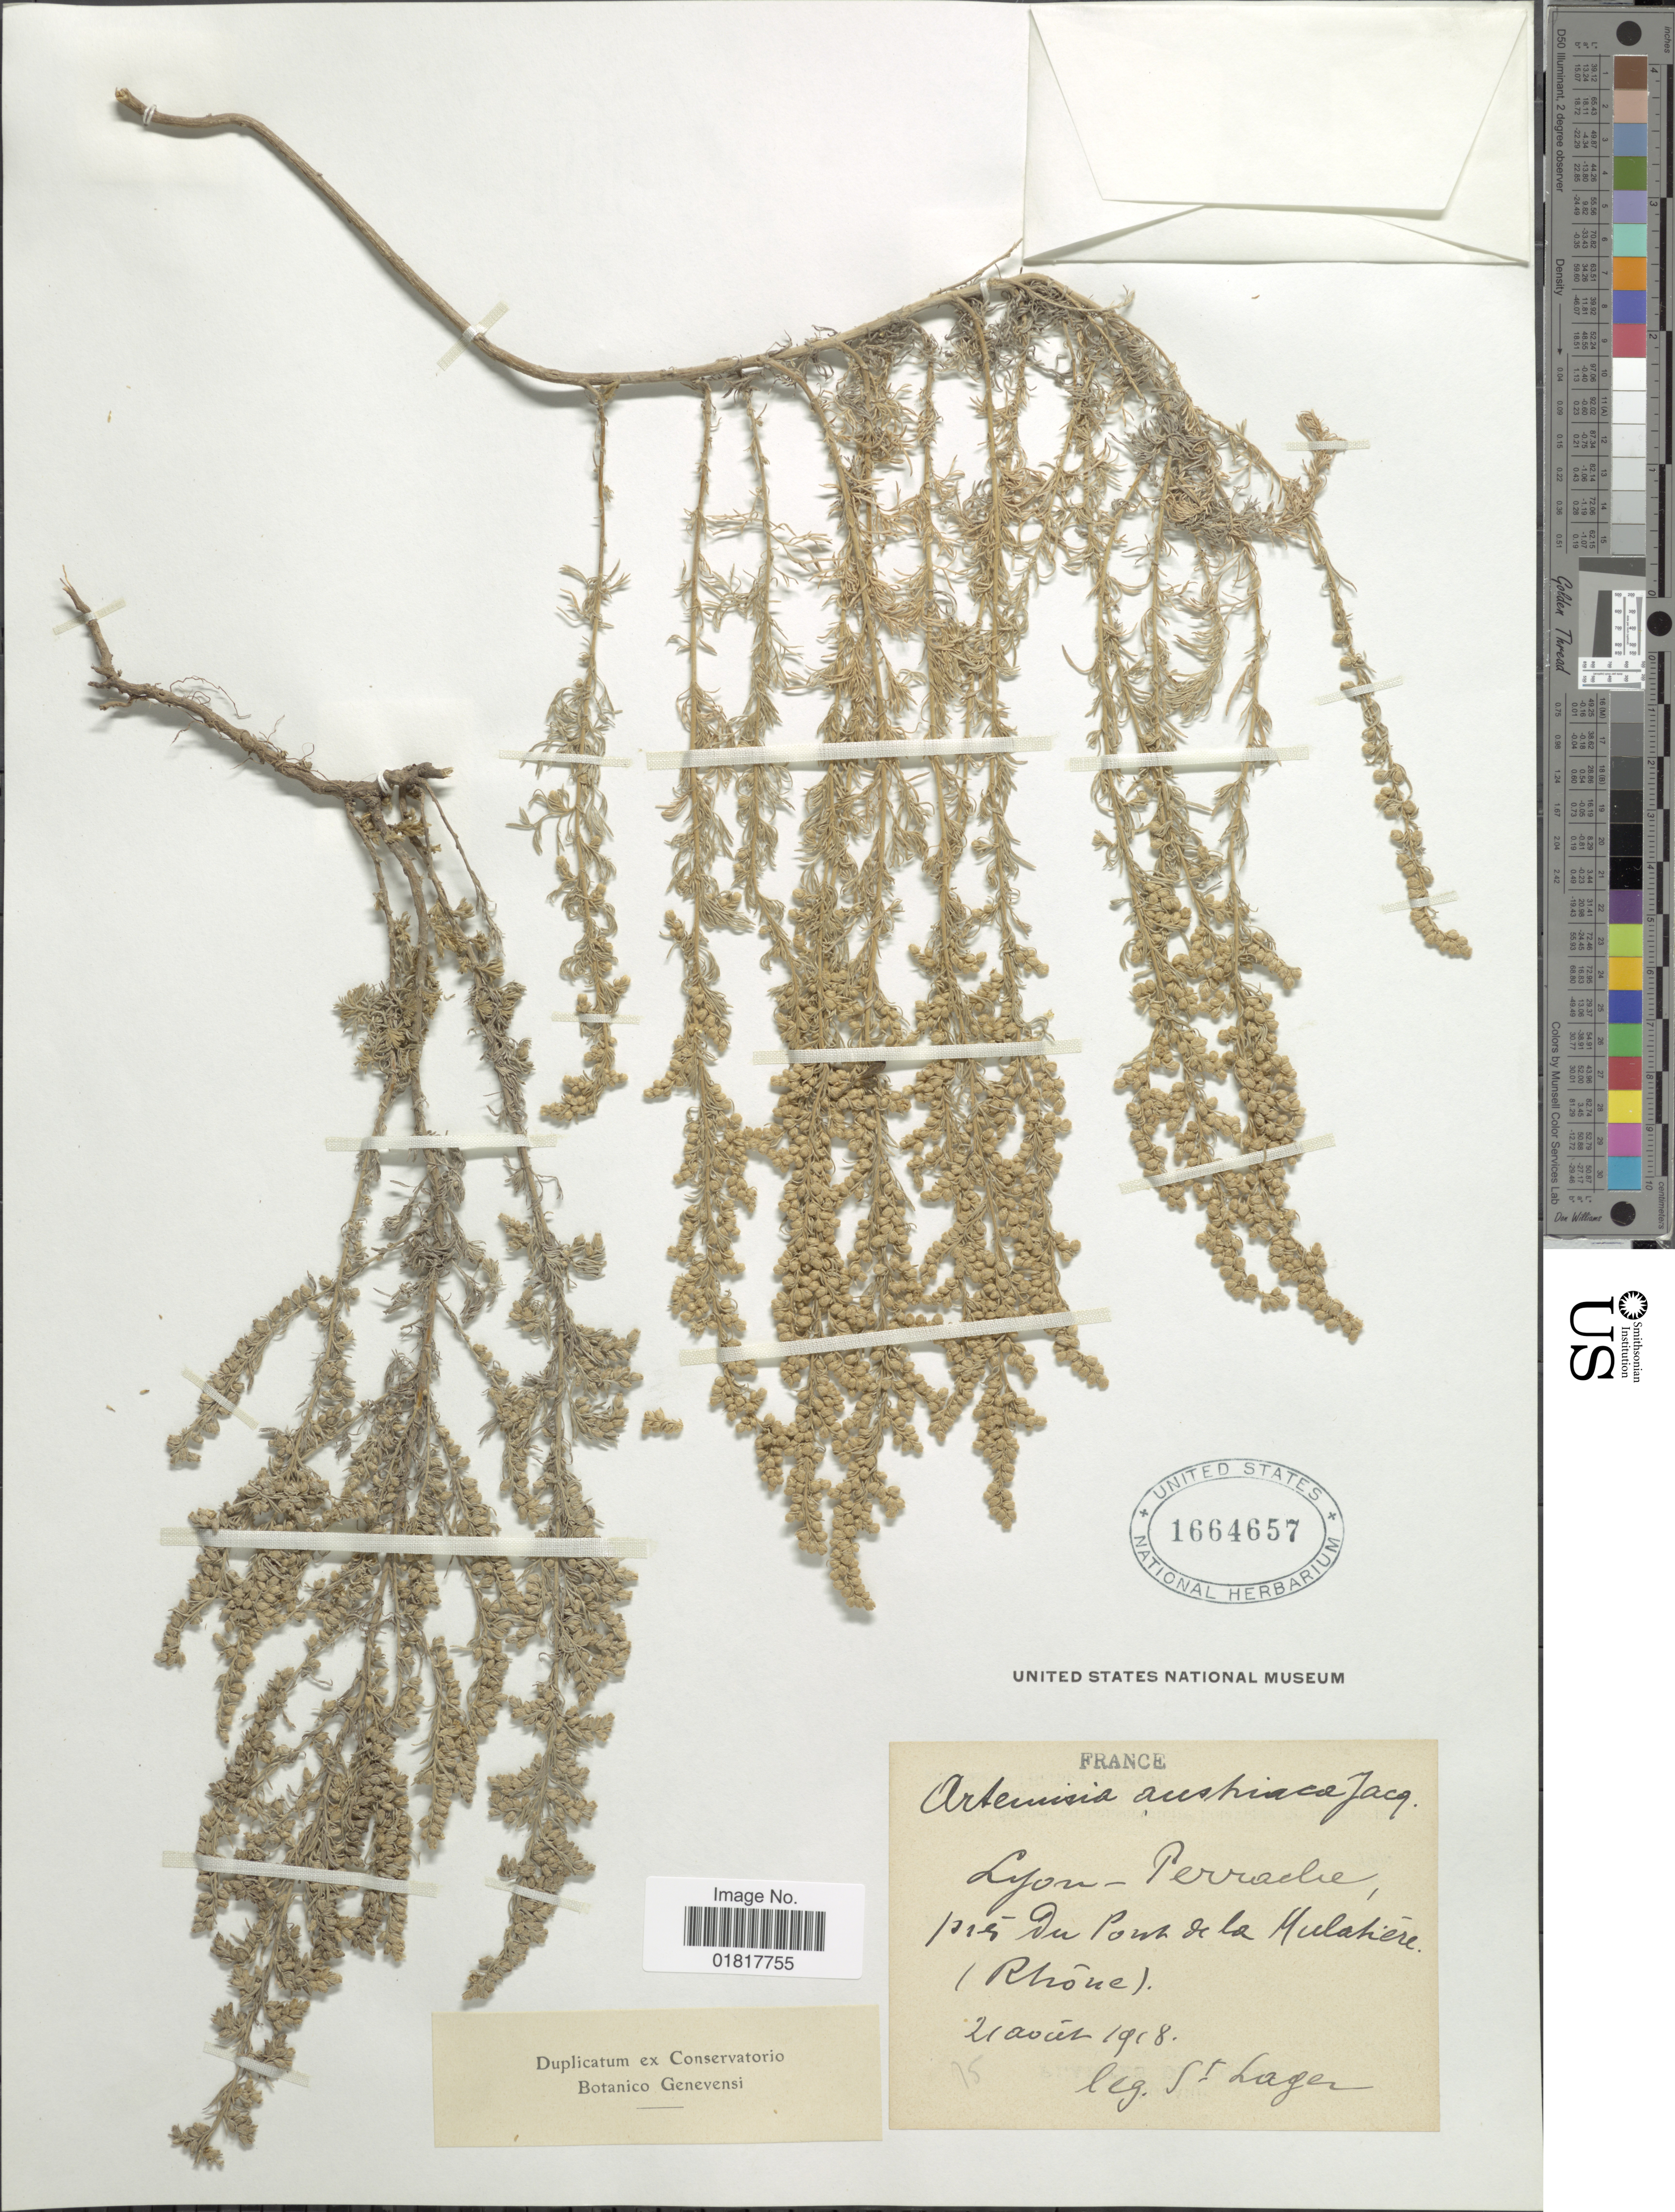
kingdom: Plantae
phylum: Tracheophyta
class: Magnoliopsida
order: Asterales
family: Asteraceae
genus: Artemisia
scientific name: Artemisia austriaca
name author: Jacq.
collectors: -. St. Lager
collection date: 1908-08-21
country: France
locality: Lyon - Perracle, prés du Pont de la Hulahiere (Rhône) [interpreted]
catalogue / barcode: US 1664657